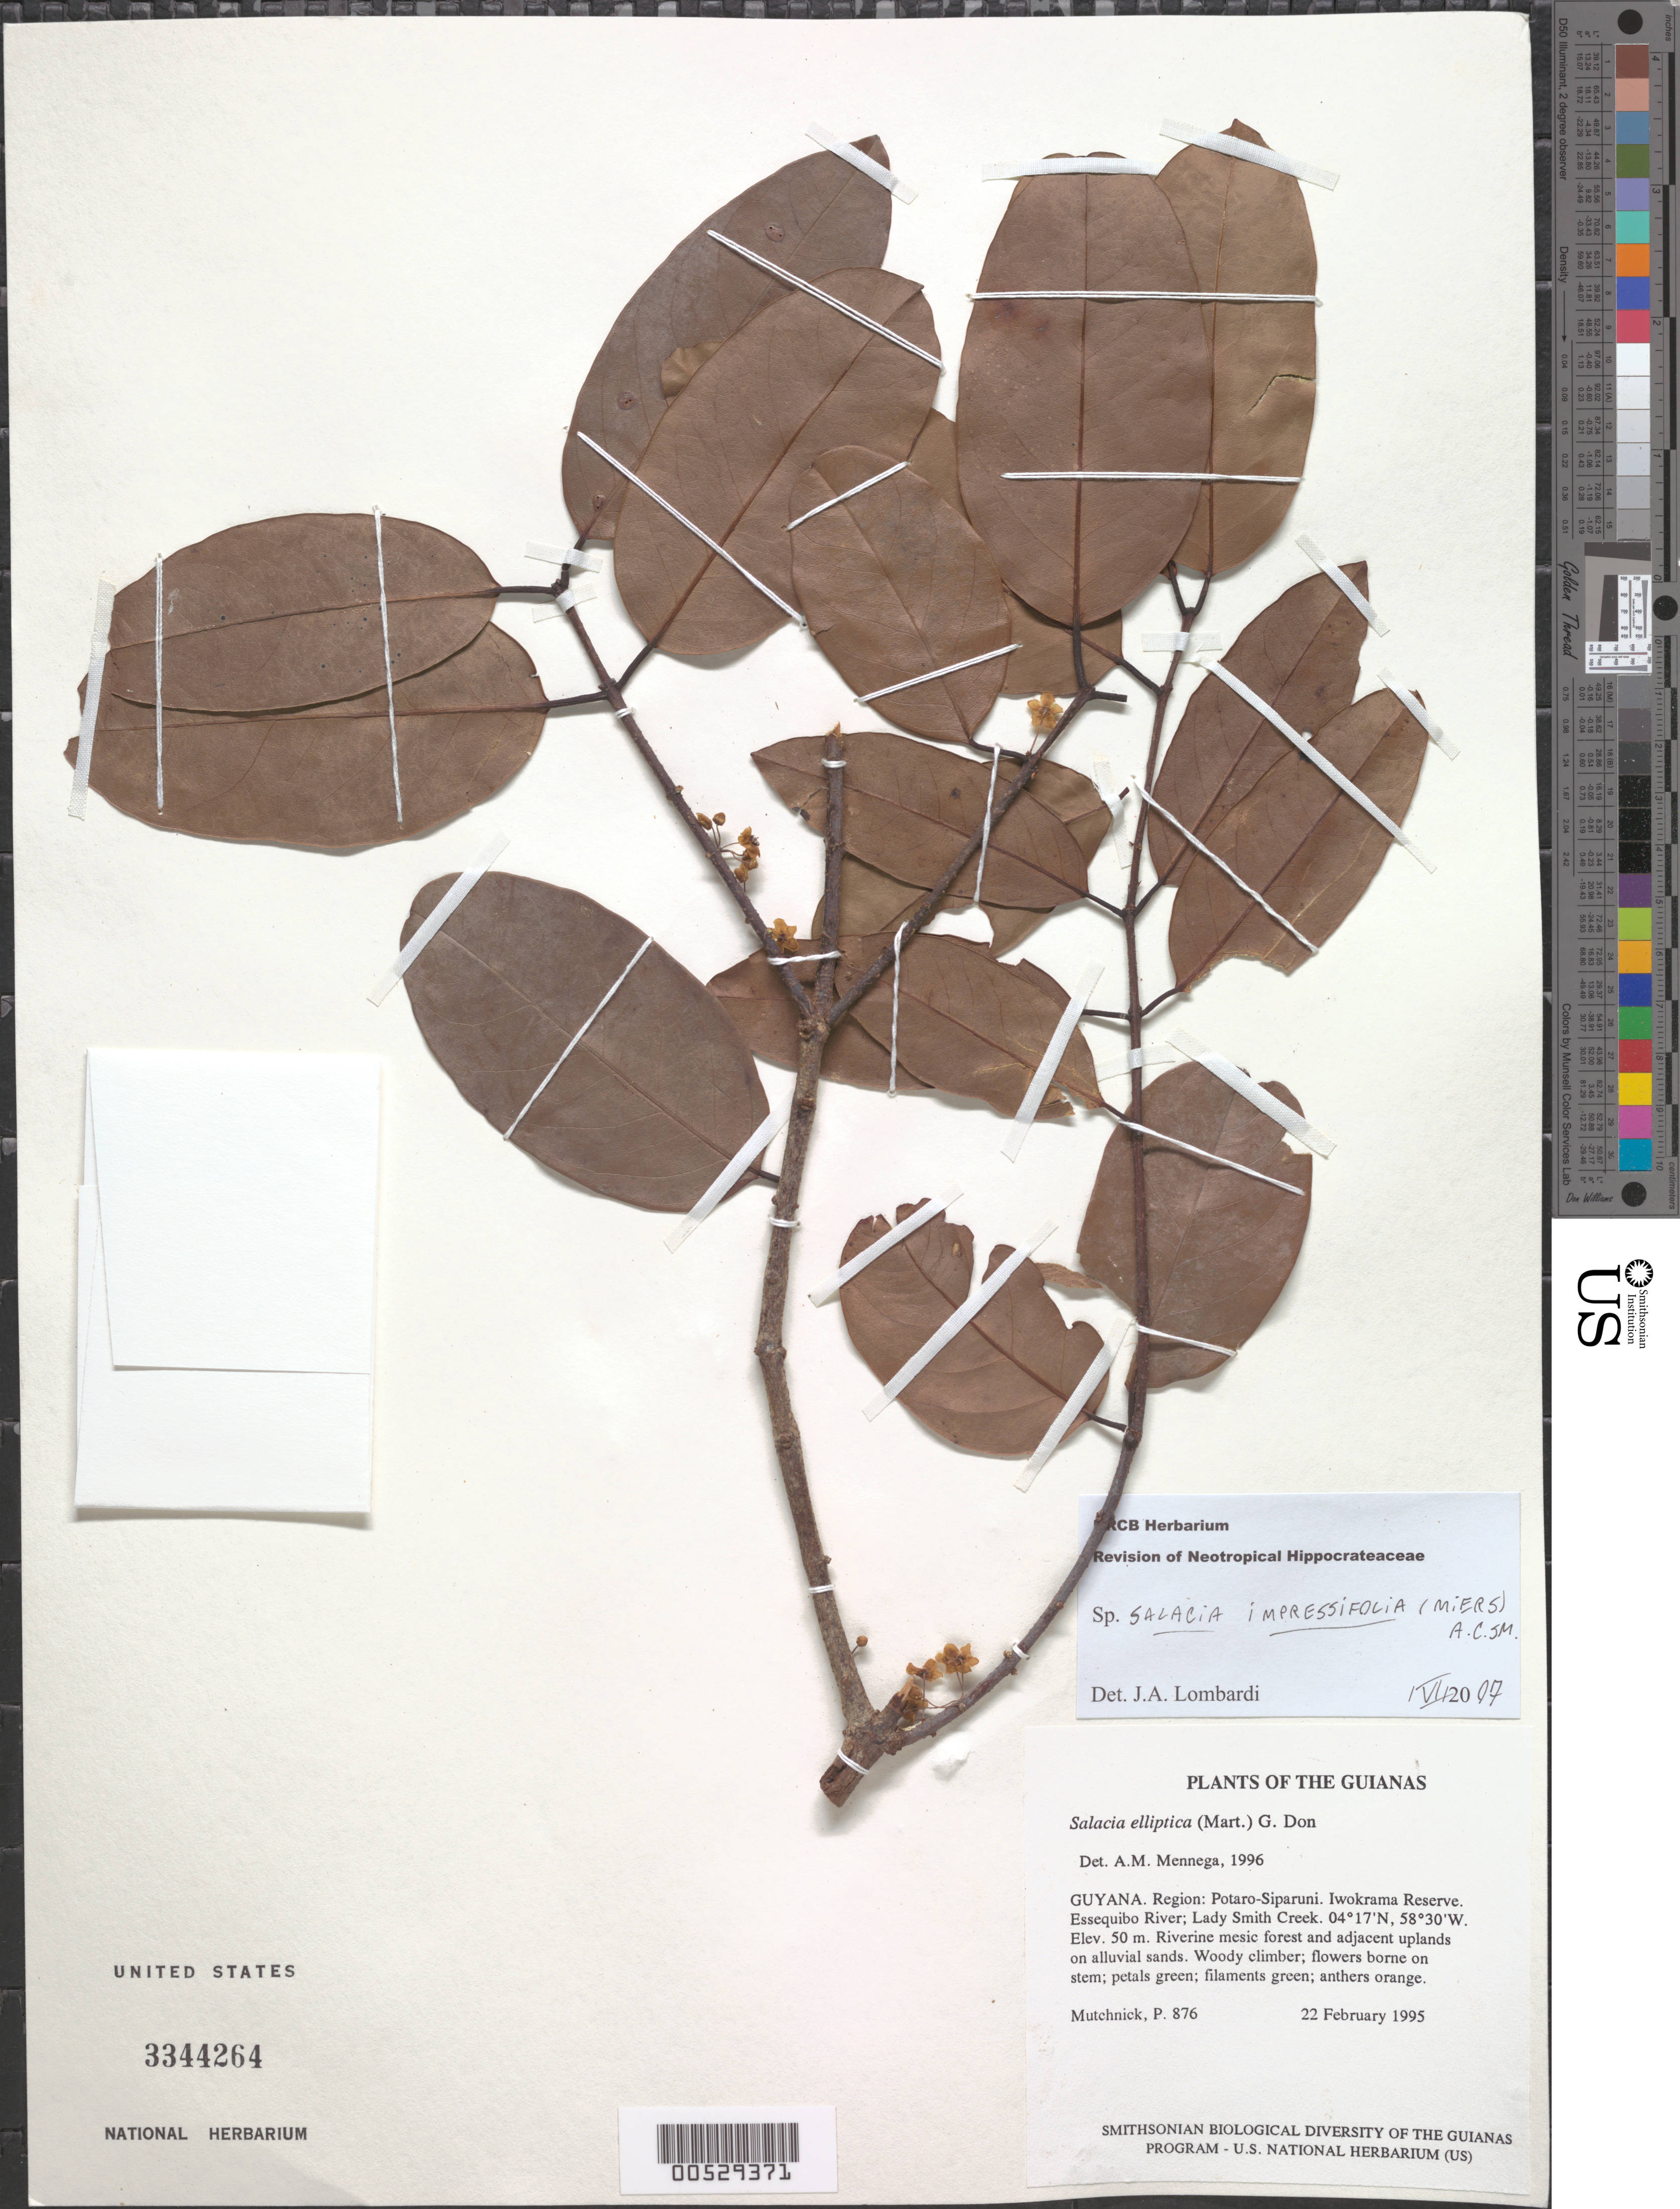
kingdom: Plantae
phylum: Tracheophyta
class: Magnoliopsida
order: Celastrales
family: Celastraceae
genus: Salacia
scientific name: Salacia impressifolia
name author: (Miers) A.C. Sm.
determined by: Lombardi, Julio A.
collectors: P. Mutchnick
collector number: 876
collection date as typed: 22 February 1995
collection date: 1995-02-22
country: Guyana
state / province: Potaro-Siparuni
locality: Iwokrama Reserve. Essequibo River; Lady Smith Creek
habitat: Riverine mesic forest and adjacent uplands on alluvial sands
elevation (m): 50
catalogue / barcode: US 3344264